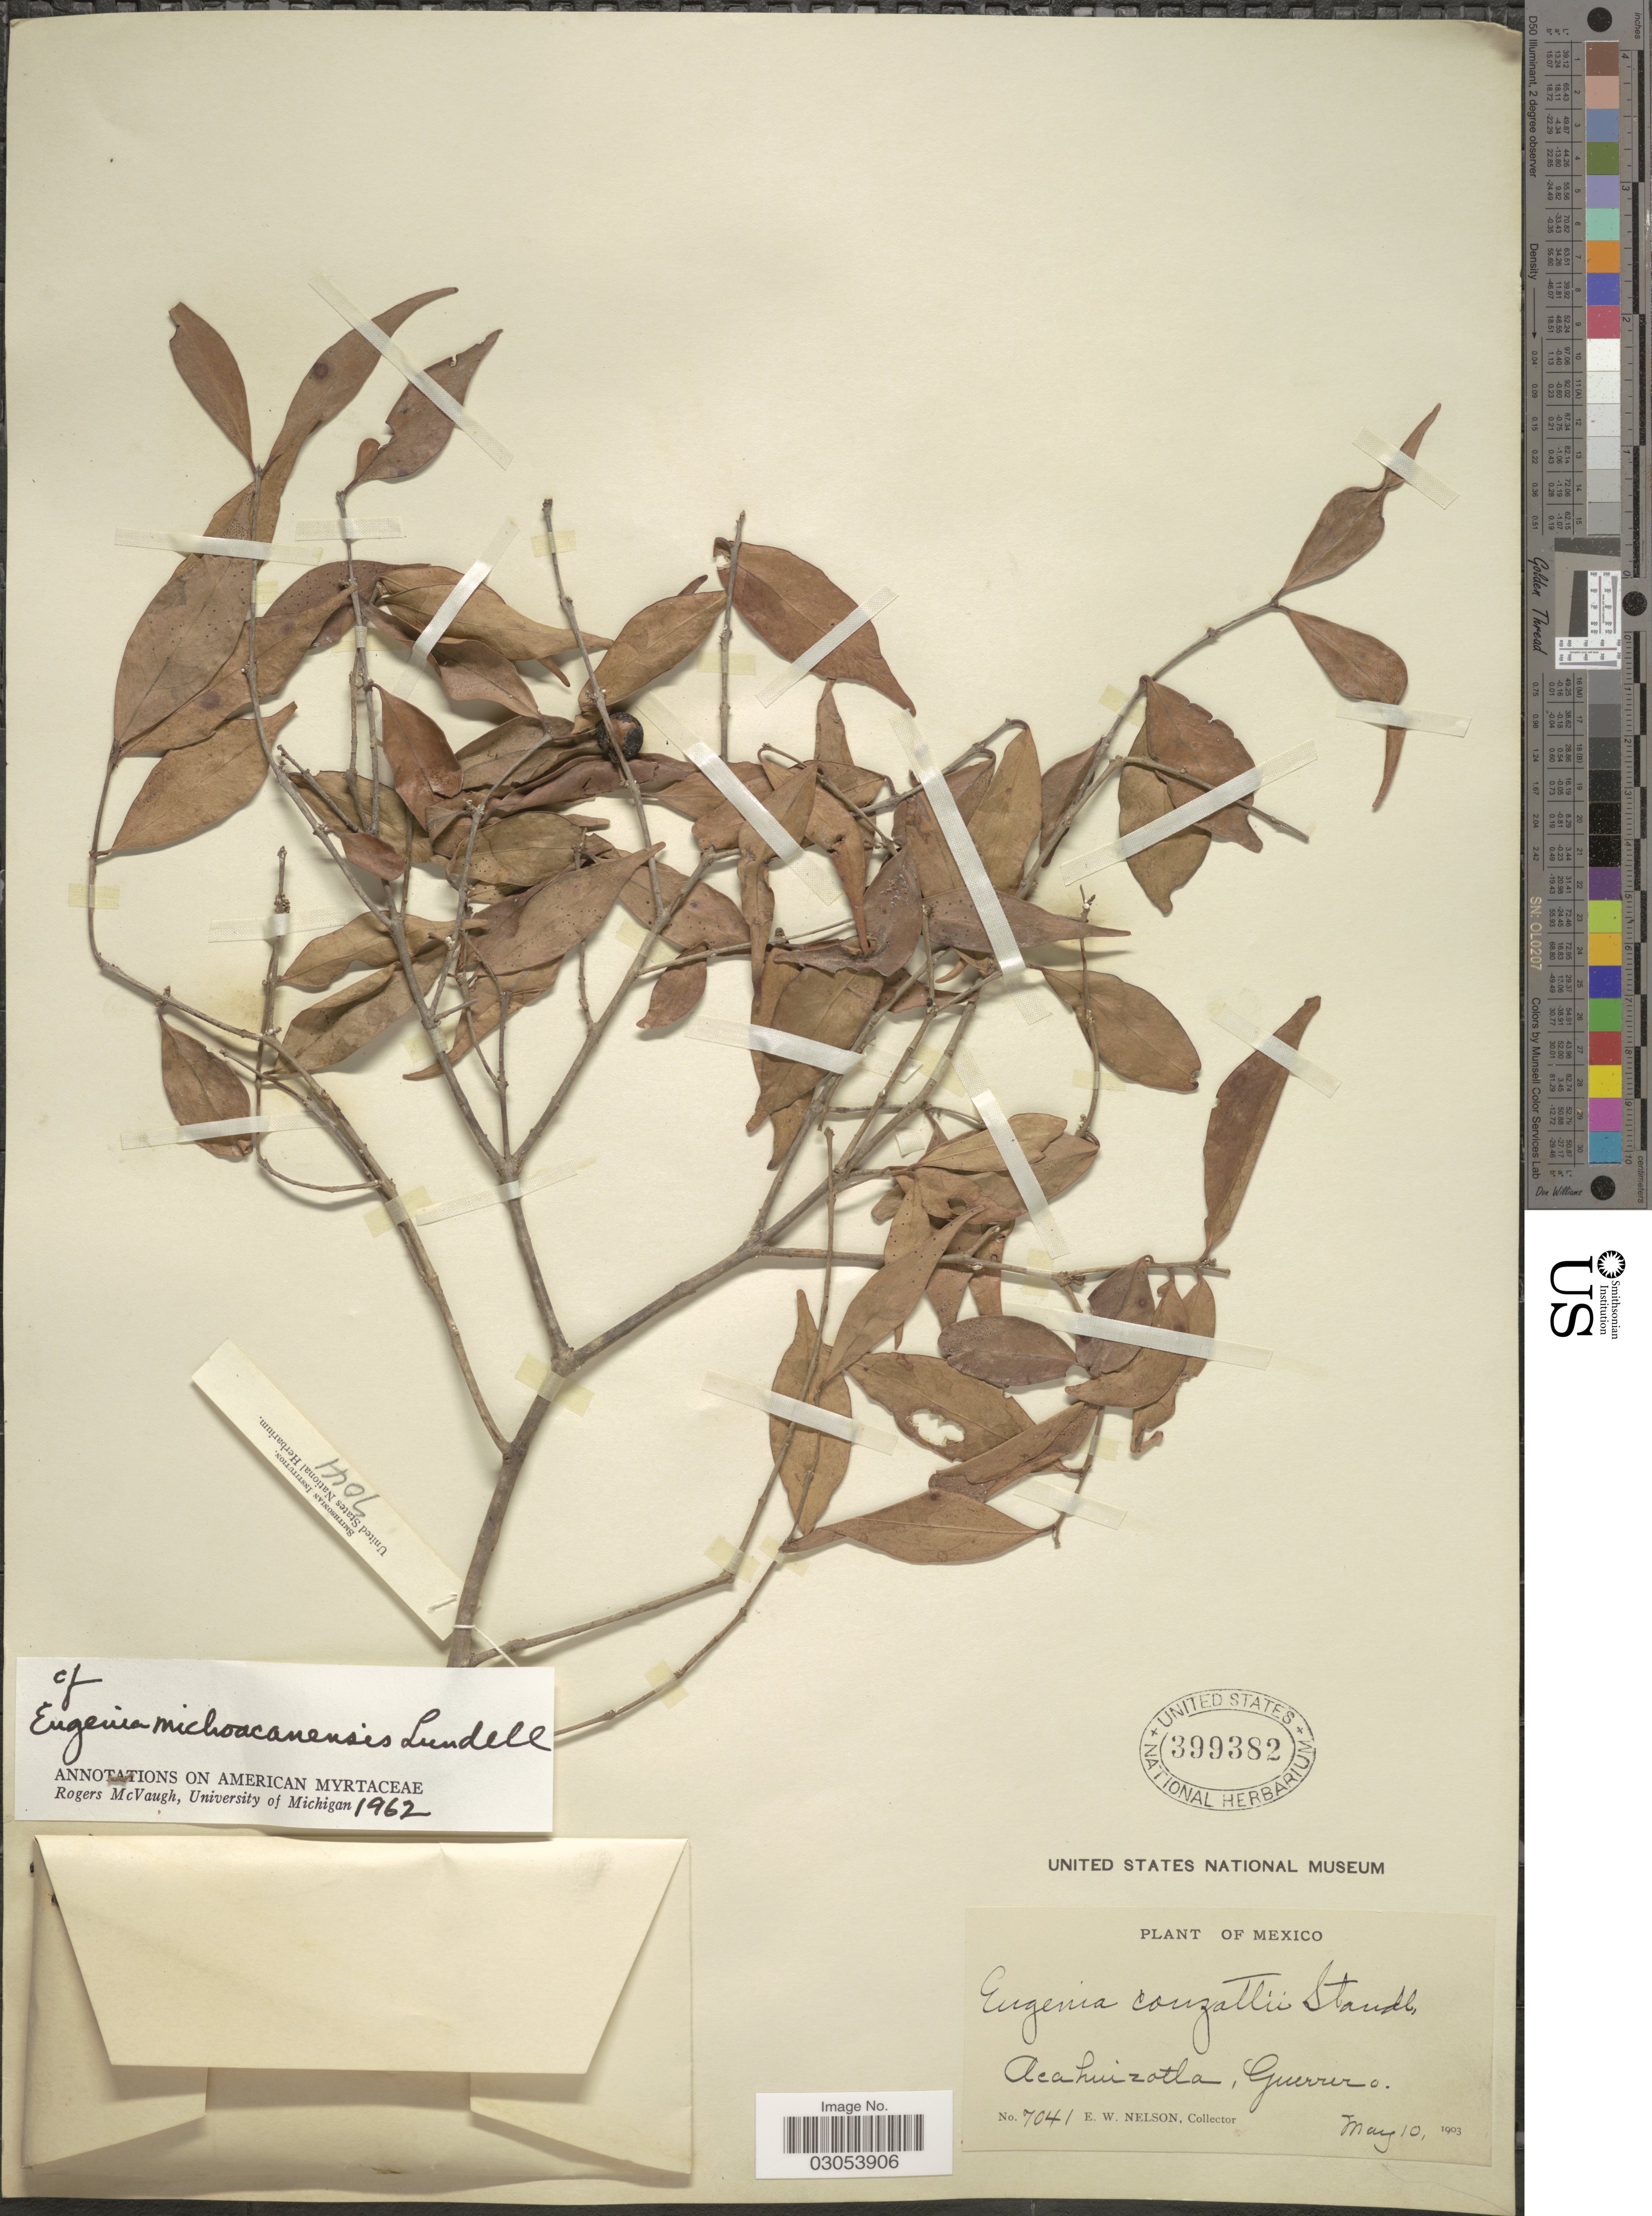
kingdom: Plantae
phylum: Tracheophyta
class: Magnoliopsida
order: Myrtales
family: Myrtaceae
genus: Eugenia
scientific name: Eugenia michoacanensis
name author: Lundell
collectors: E. W. Nelson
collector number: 7041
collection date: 1903-05-10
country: Mexico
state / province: Guerrero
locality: Acahuizotla.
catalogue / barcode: US 399382